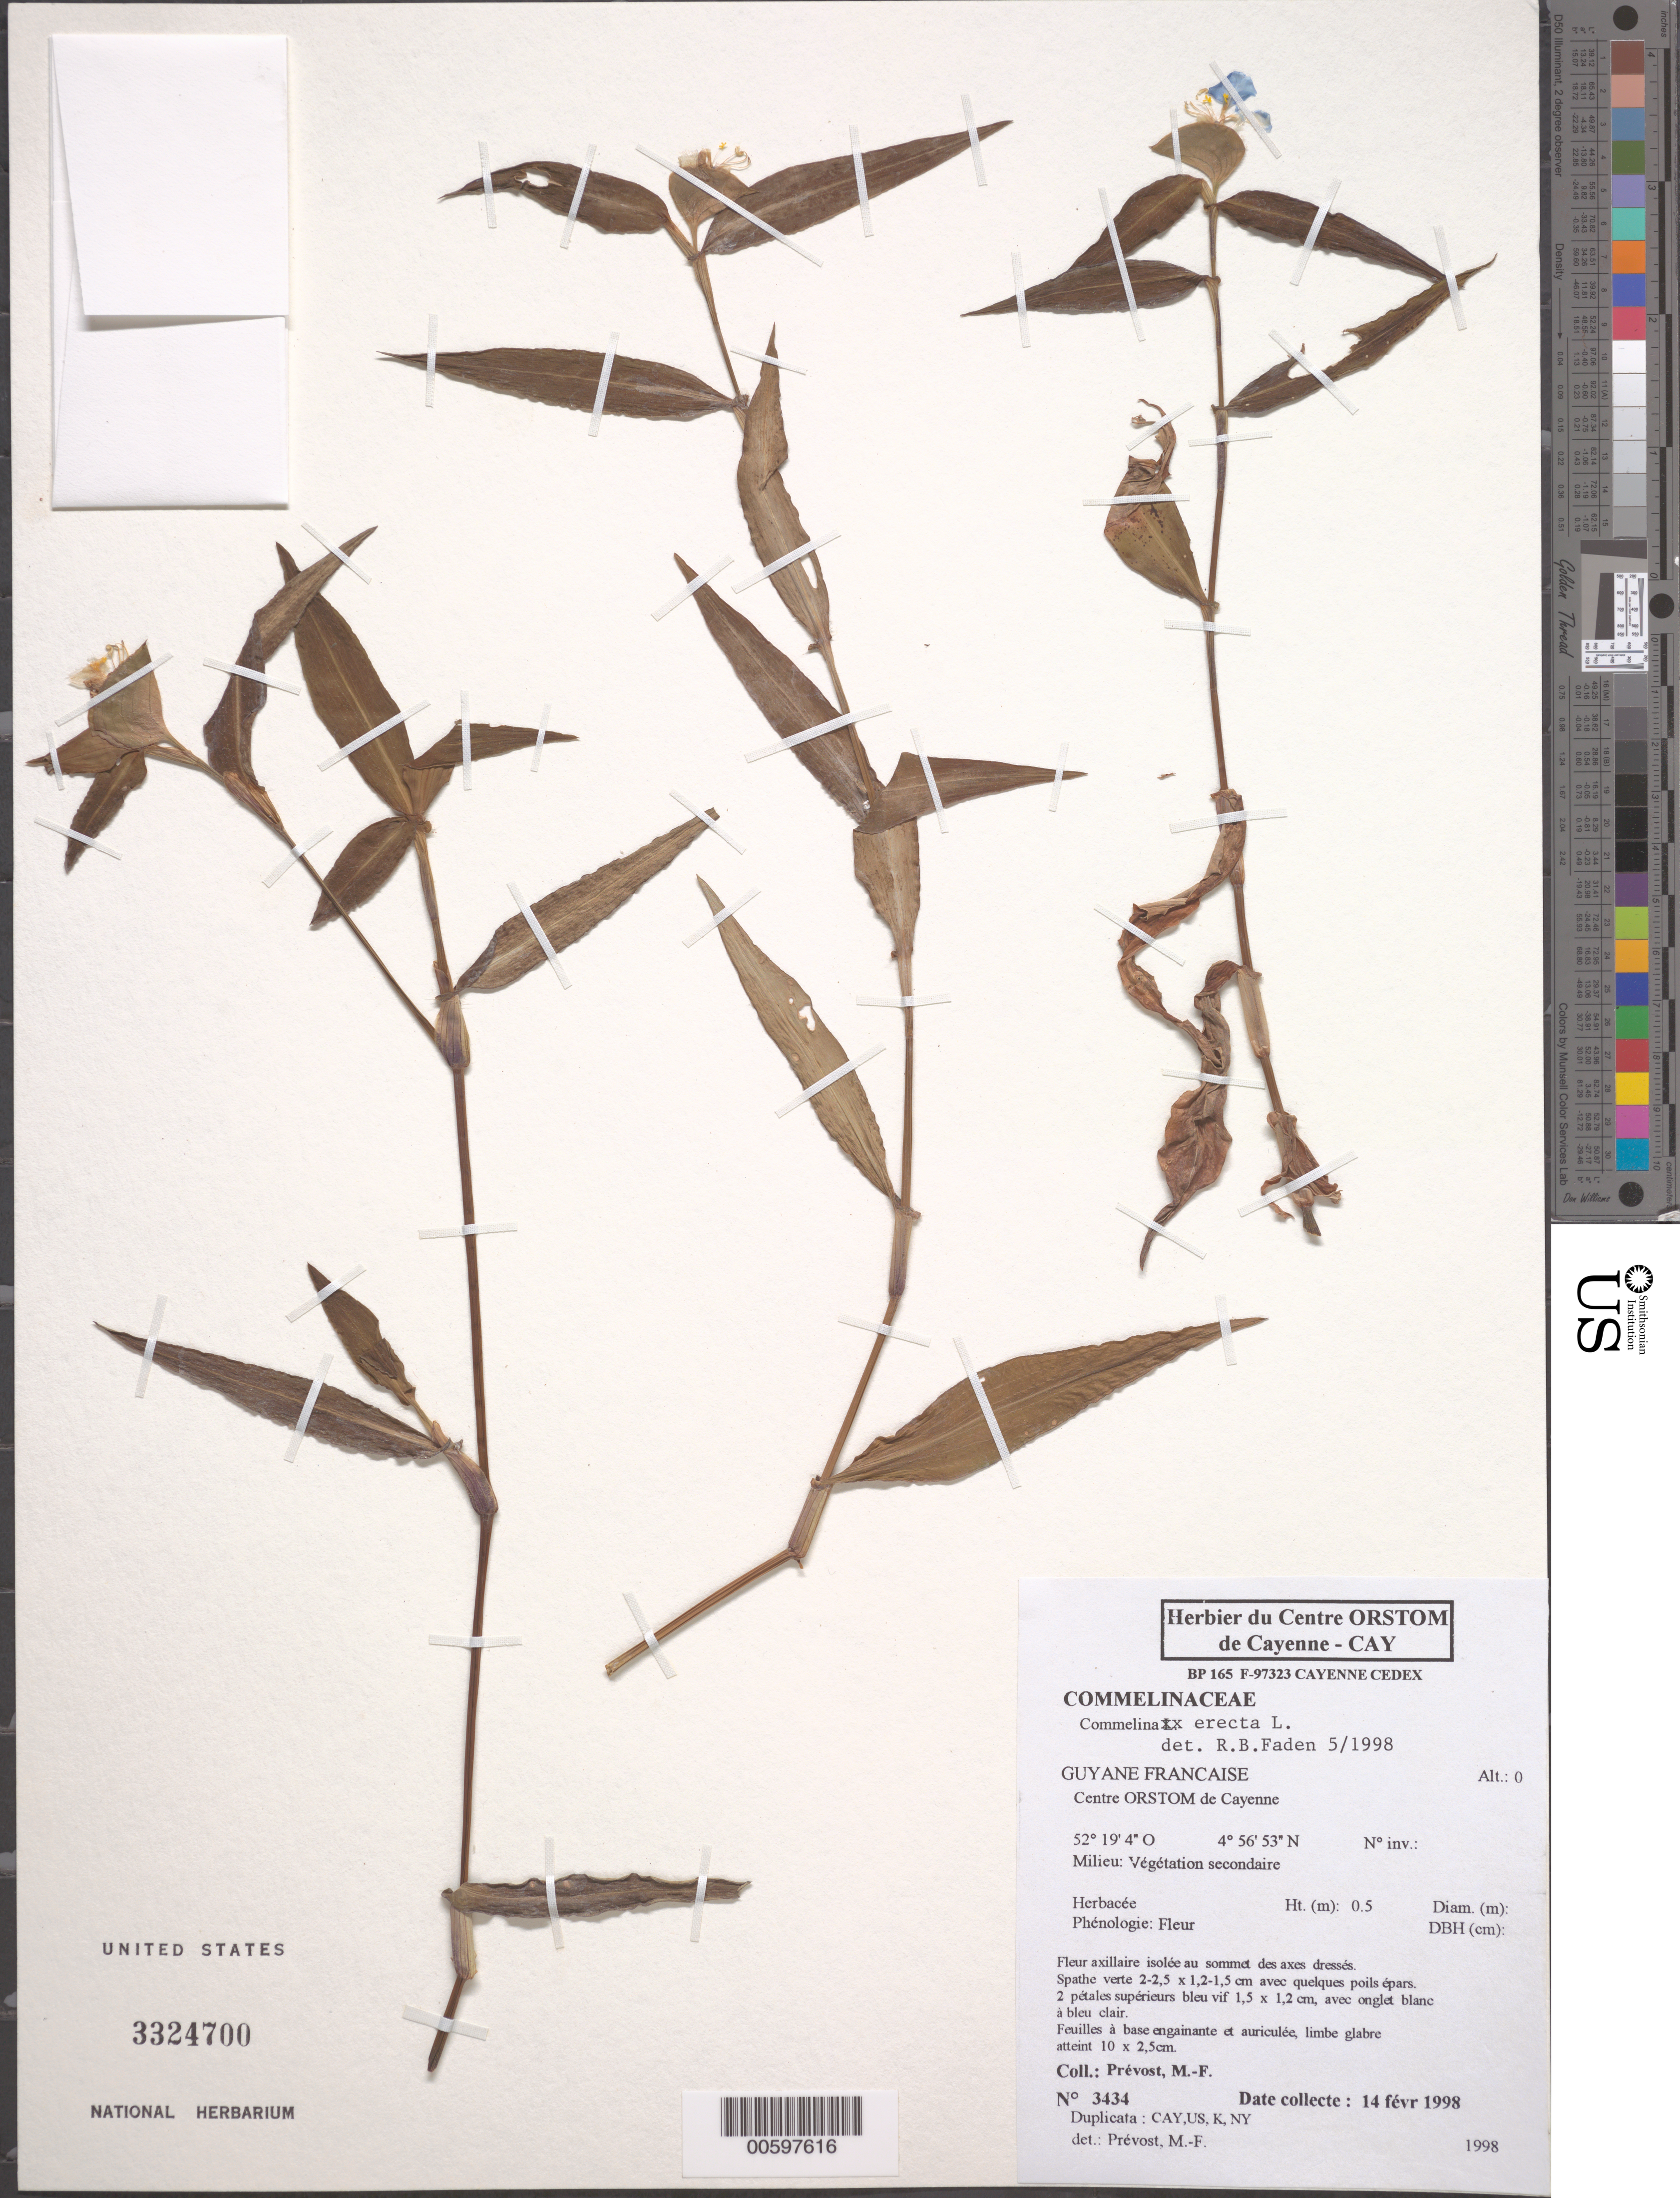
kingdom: Plantae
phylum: Tracheophyta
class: Liliopsida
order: Commelinales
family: Commelinaceae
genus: Commelina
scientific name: Commelina erecta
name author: L.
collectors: M.-F. Prévost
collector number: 3434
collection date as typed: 14 Feb 1998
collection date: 1998-02-14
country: French Guiana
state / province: Cayenne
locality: Central orstom de cayenne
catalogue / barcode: US 3324700